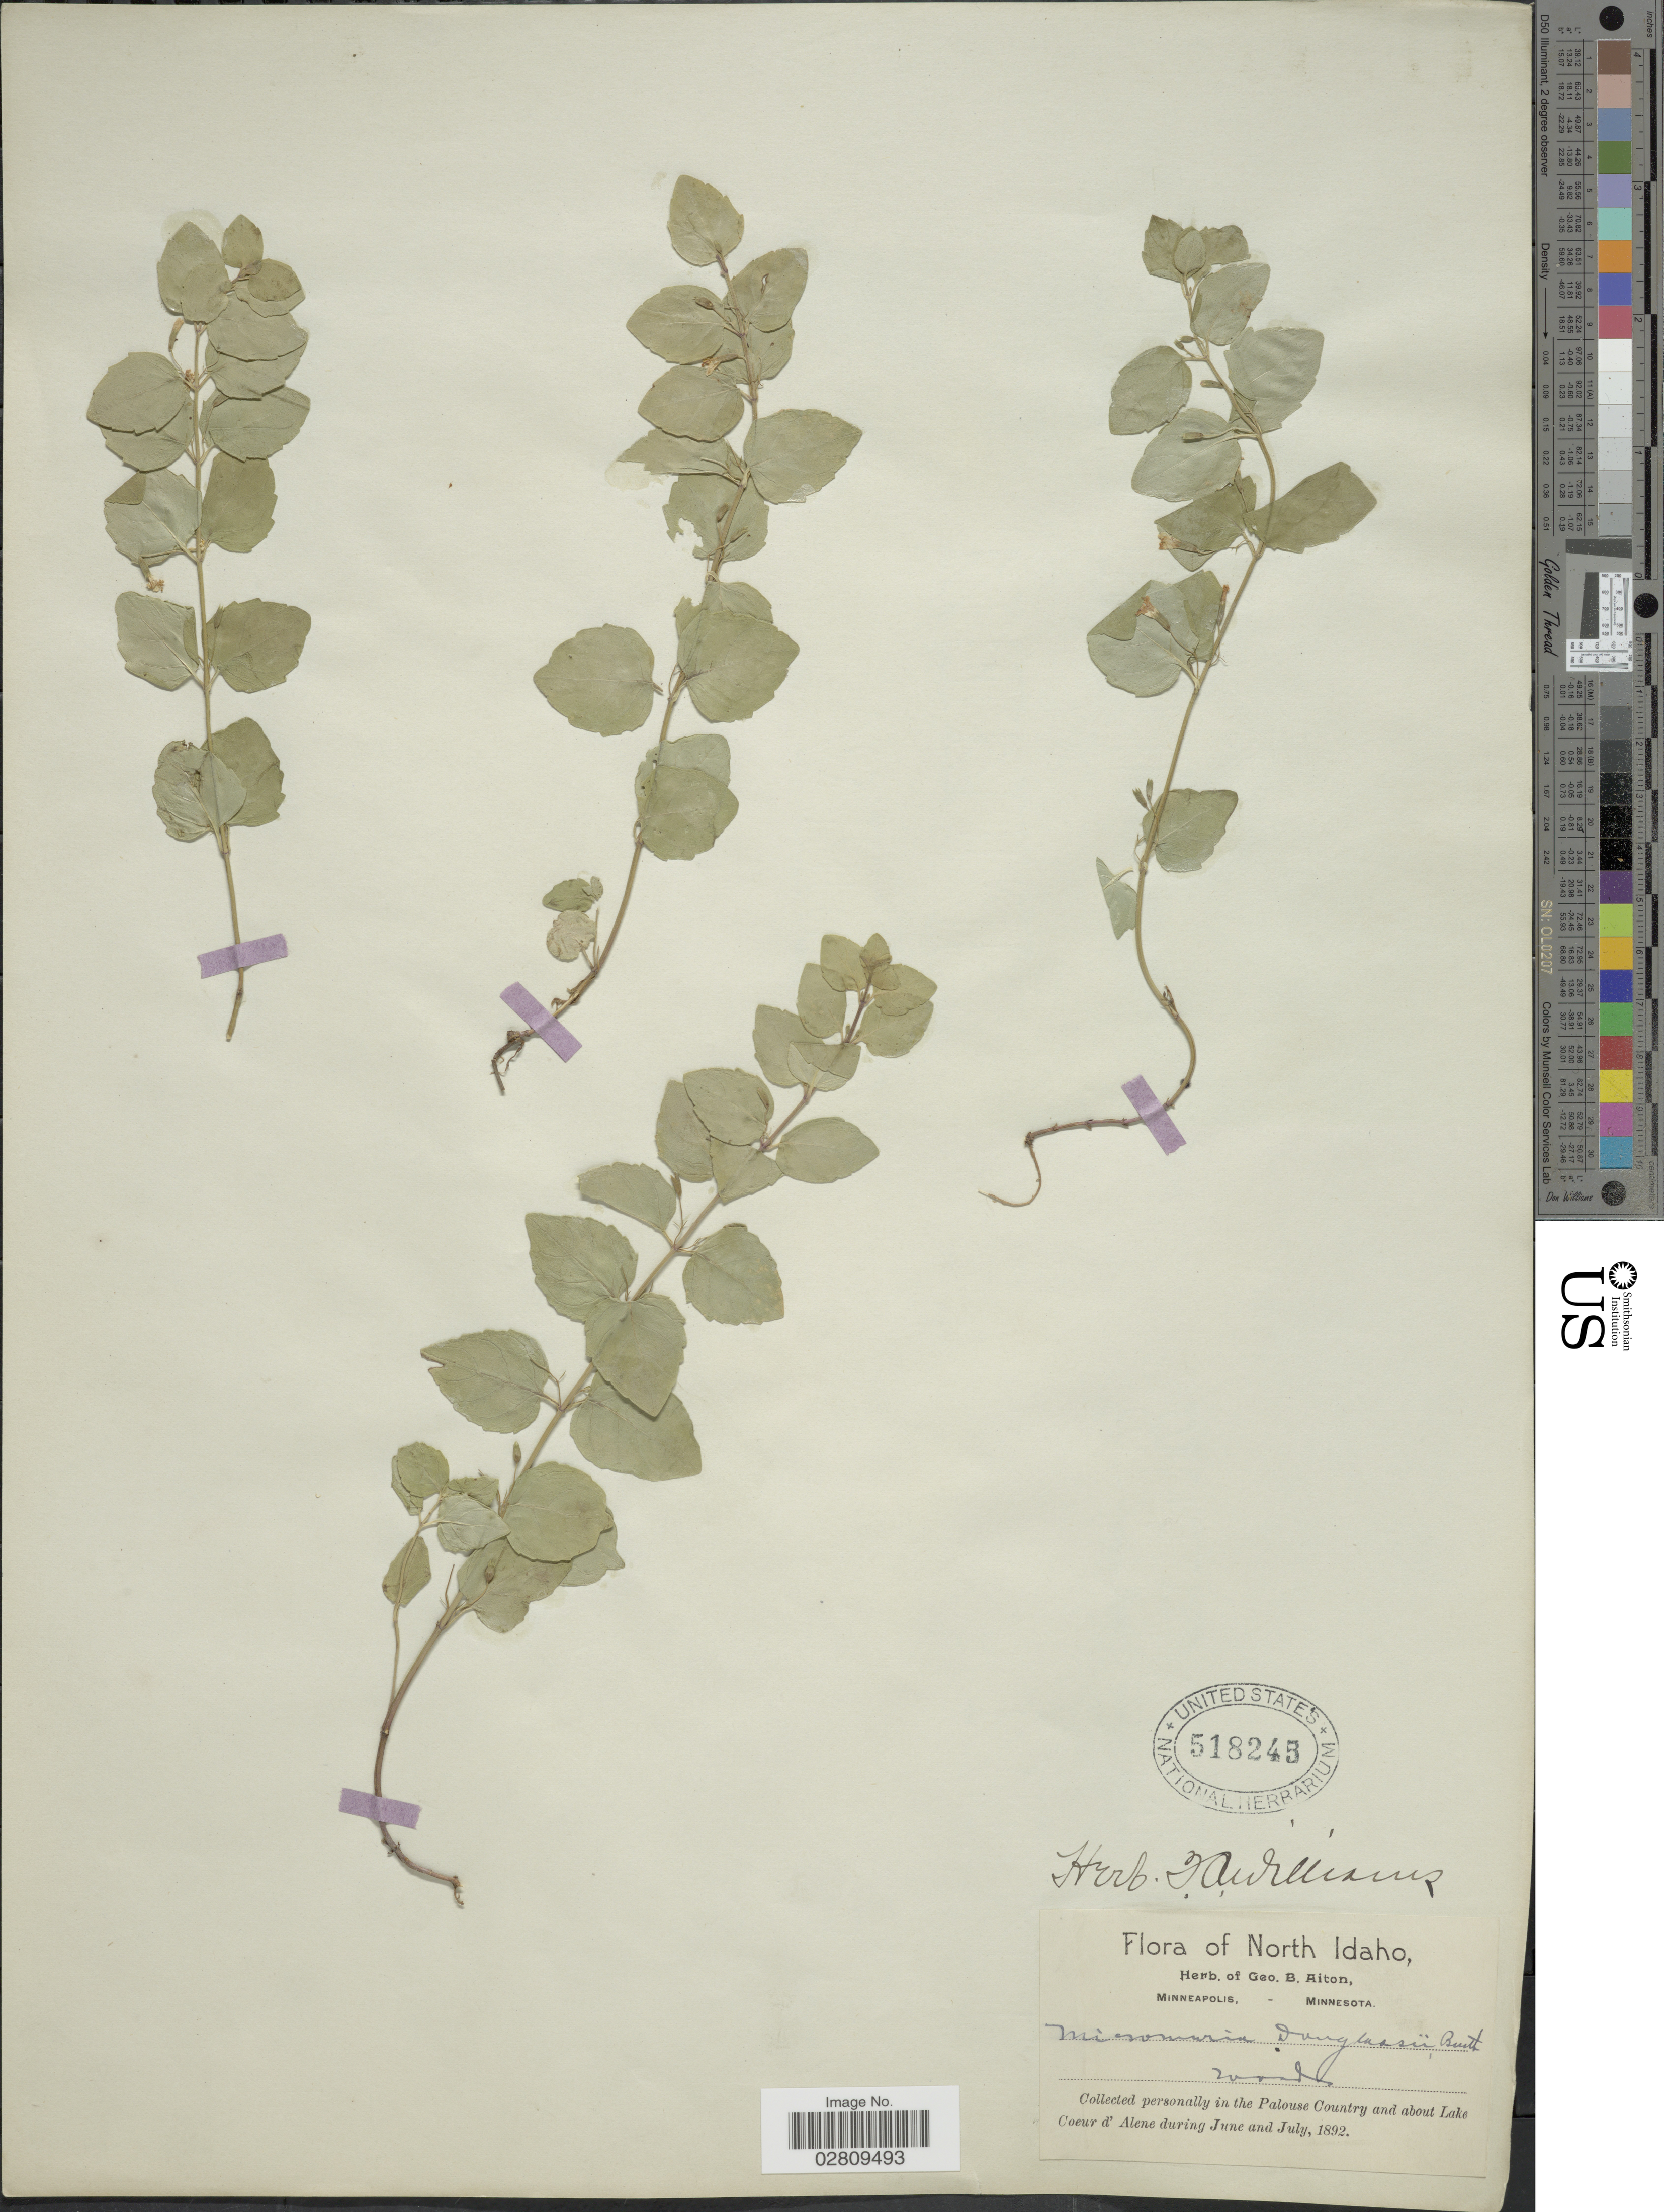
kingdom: Plantae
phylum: Tracheophyta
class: Magnoliopsida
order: Lamiales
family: Lamiaceae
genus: Micromeria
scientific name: Micromeria douglasii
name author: Benth.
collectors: ex herb. Geo. B. Aiton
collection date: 1892-06/1892-07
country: United States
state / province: Idaho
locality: North Idaho. In the Palouse Country and about Lake Coeur d' Alene.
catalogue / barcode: US 518245